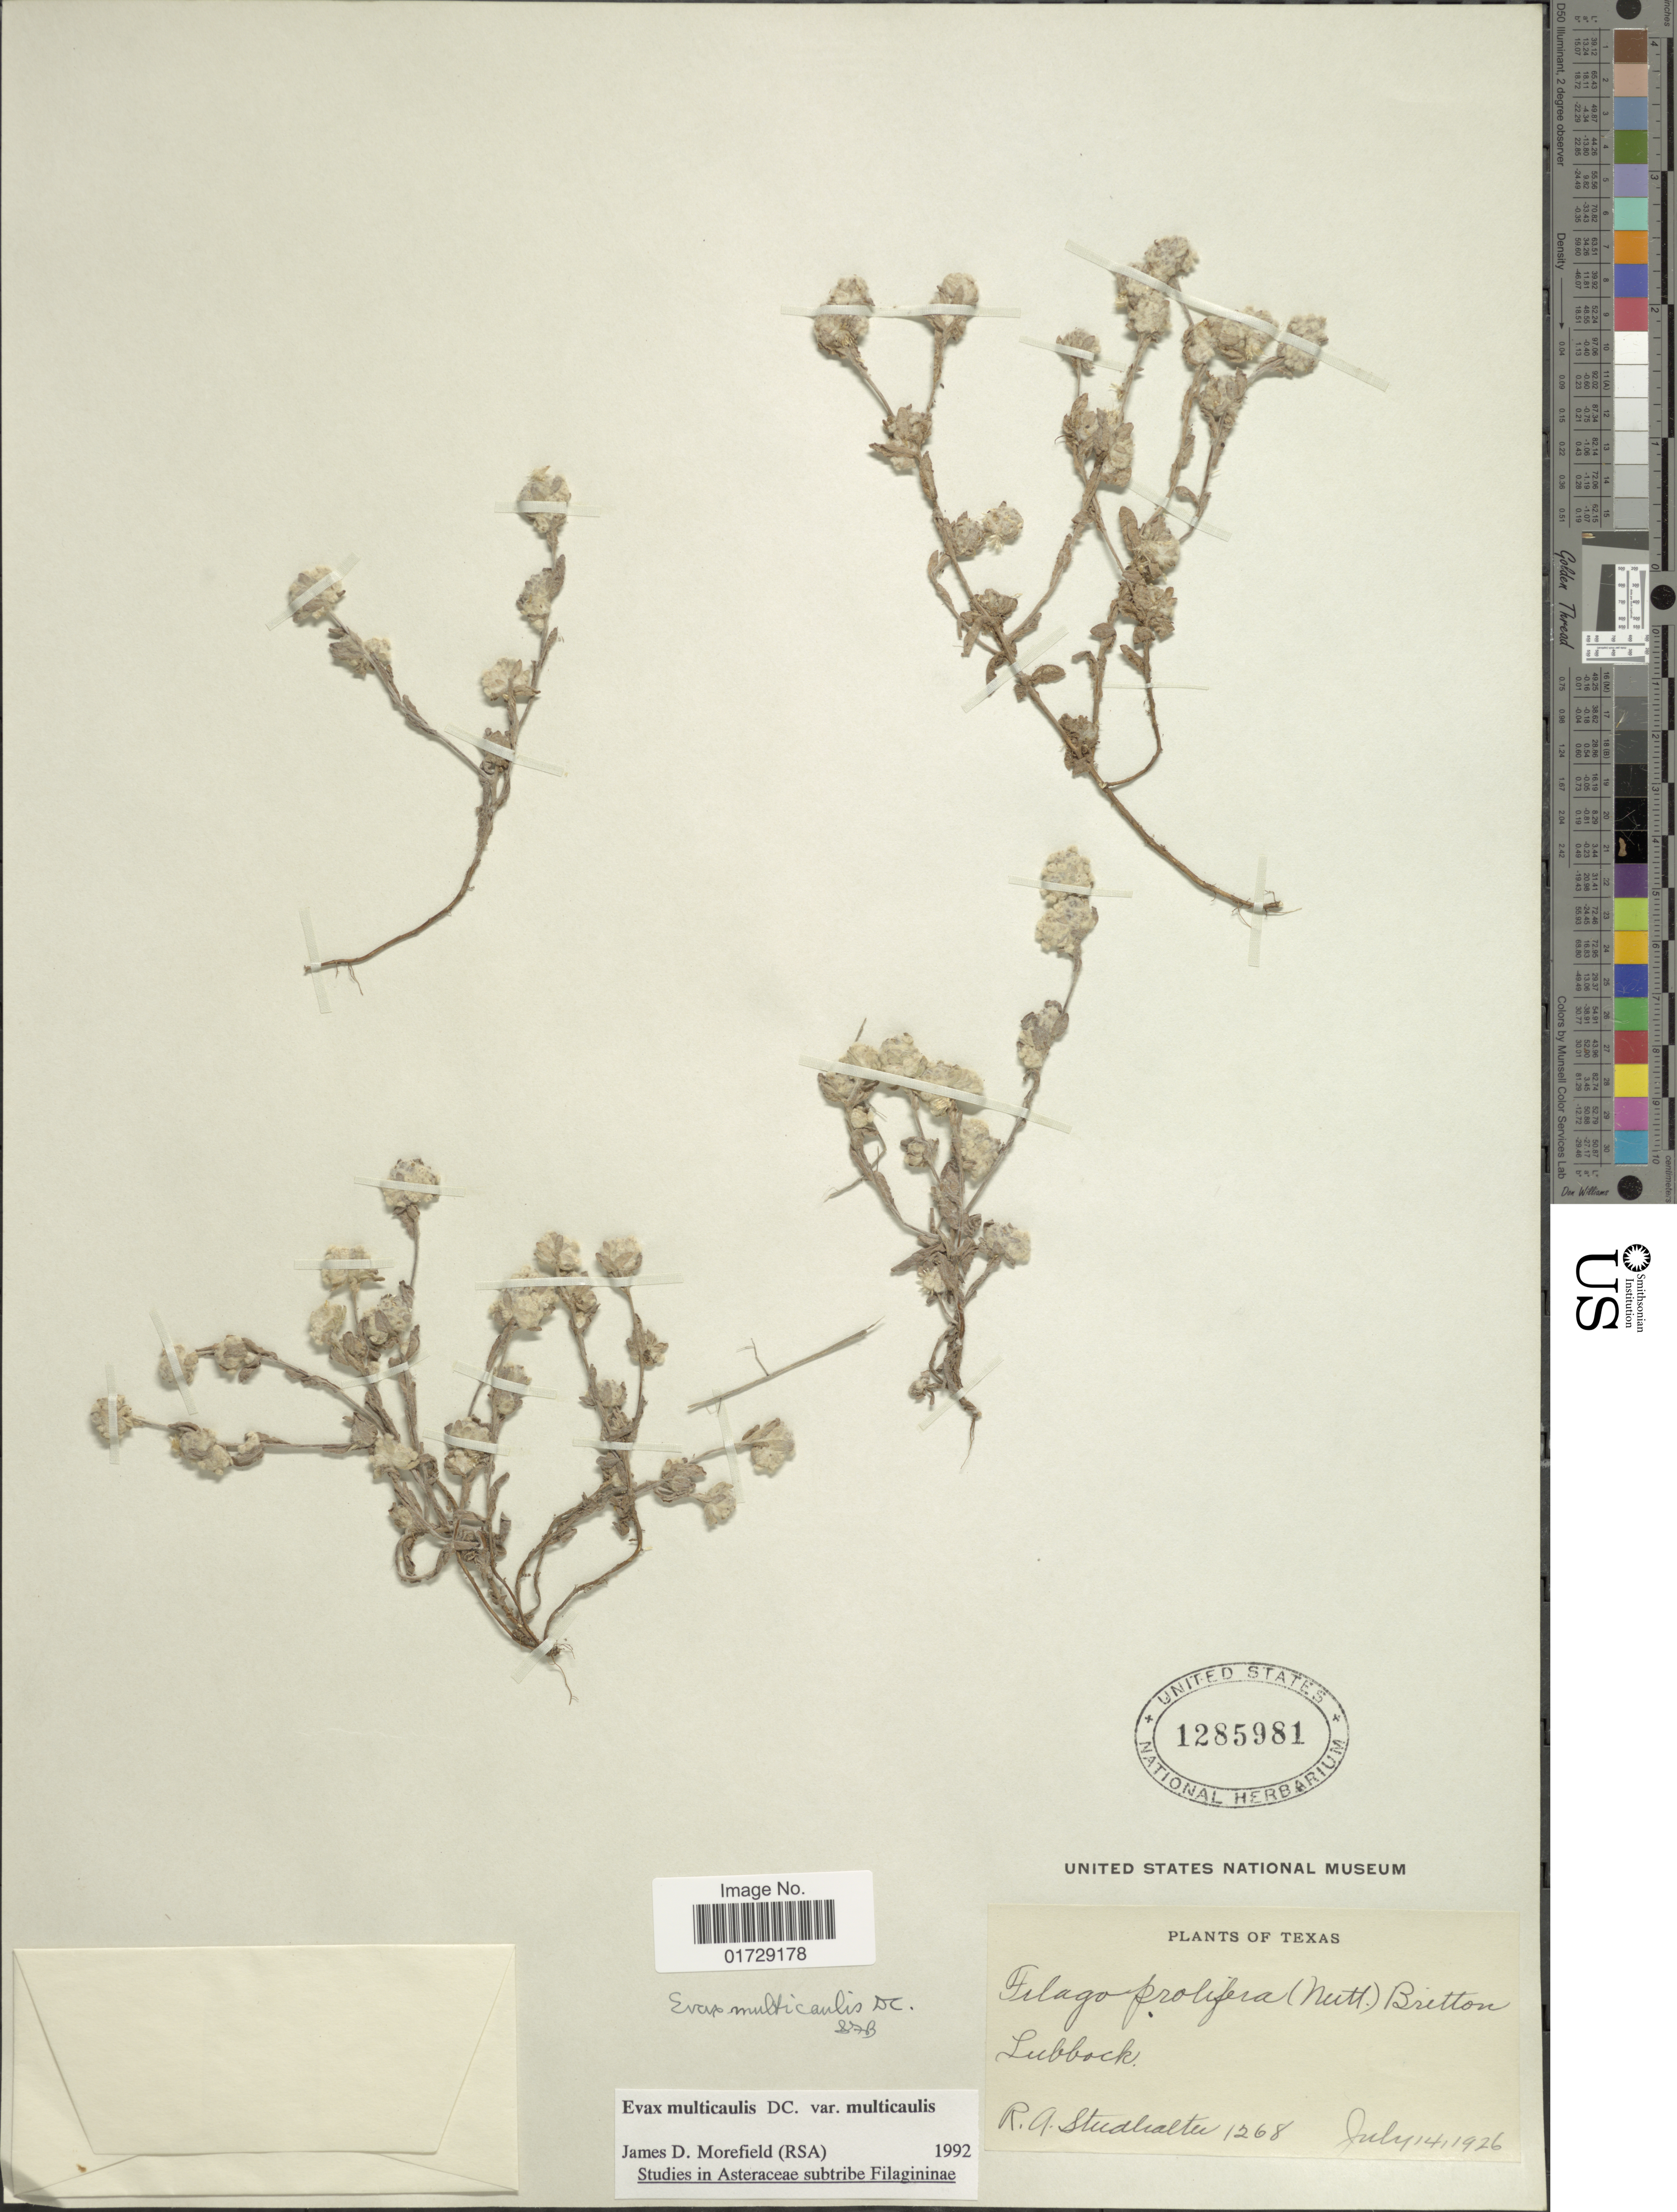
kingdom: Plantae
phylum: Tracheophyta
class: Magnoliopsida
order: Asterales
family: Asteraceae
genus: Evax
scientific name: Evax multicaulis var. multicaulis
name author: DC.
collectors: R. Studhalter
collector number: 1268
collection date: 1926-07-14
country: United States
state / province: Texas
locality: Lubbock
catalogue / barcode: US 1285981